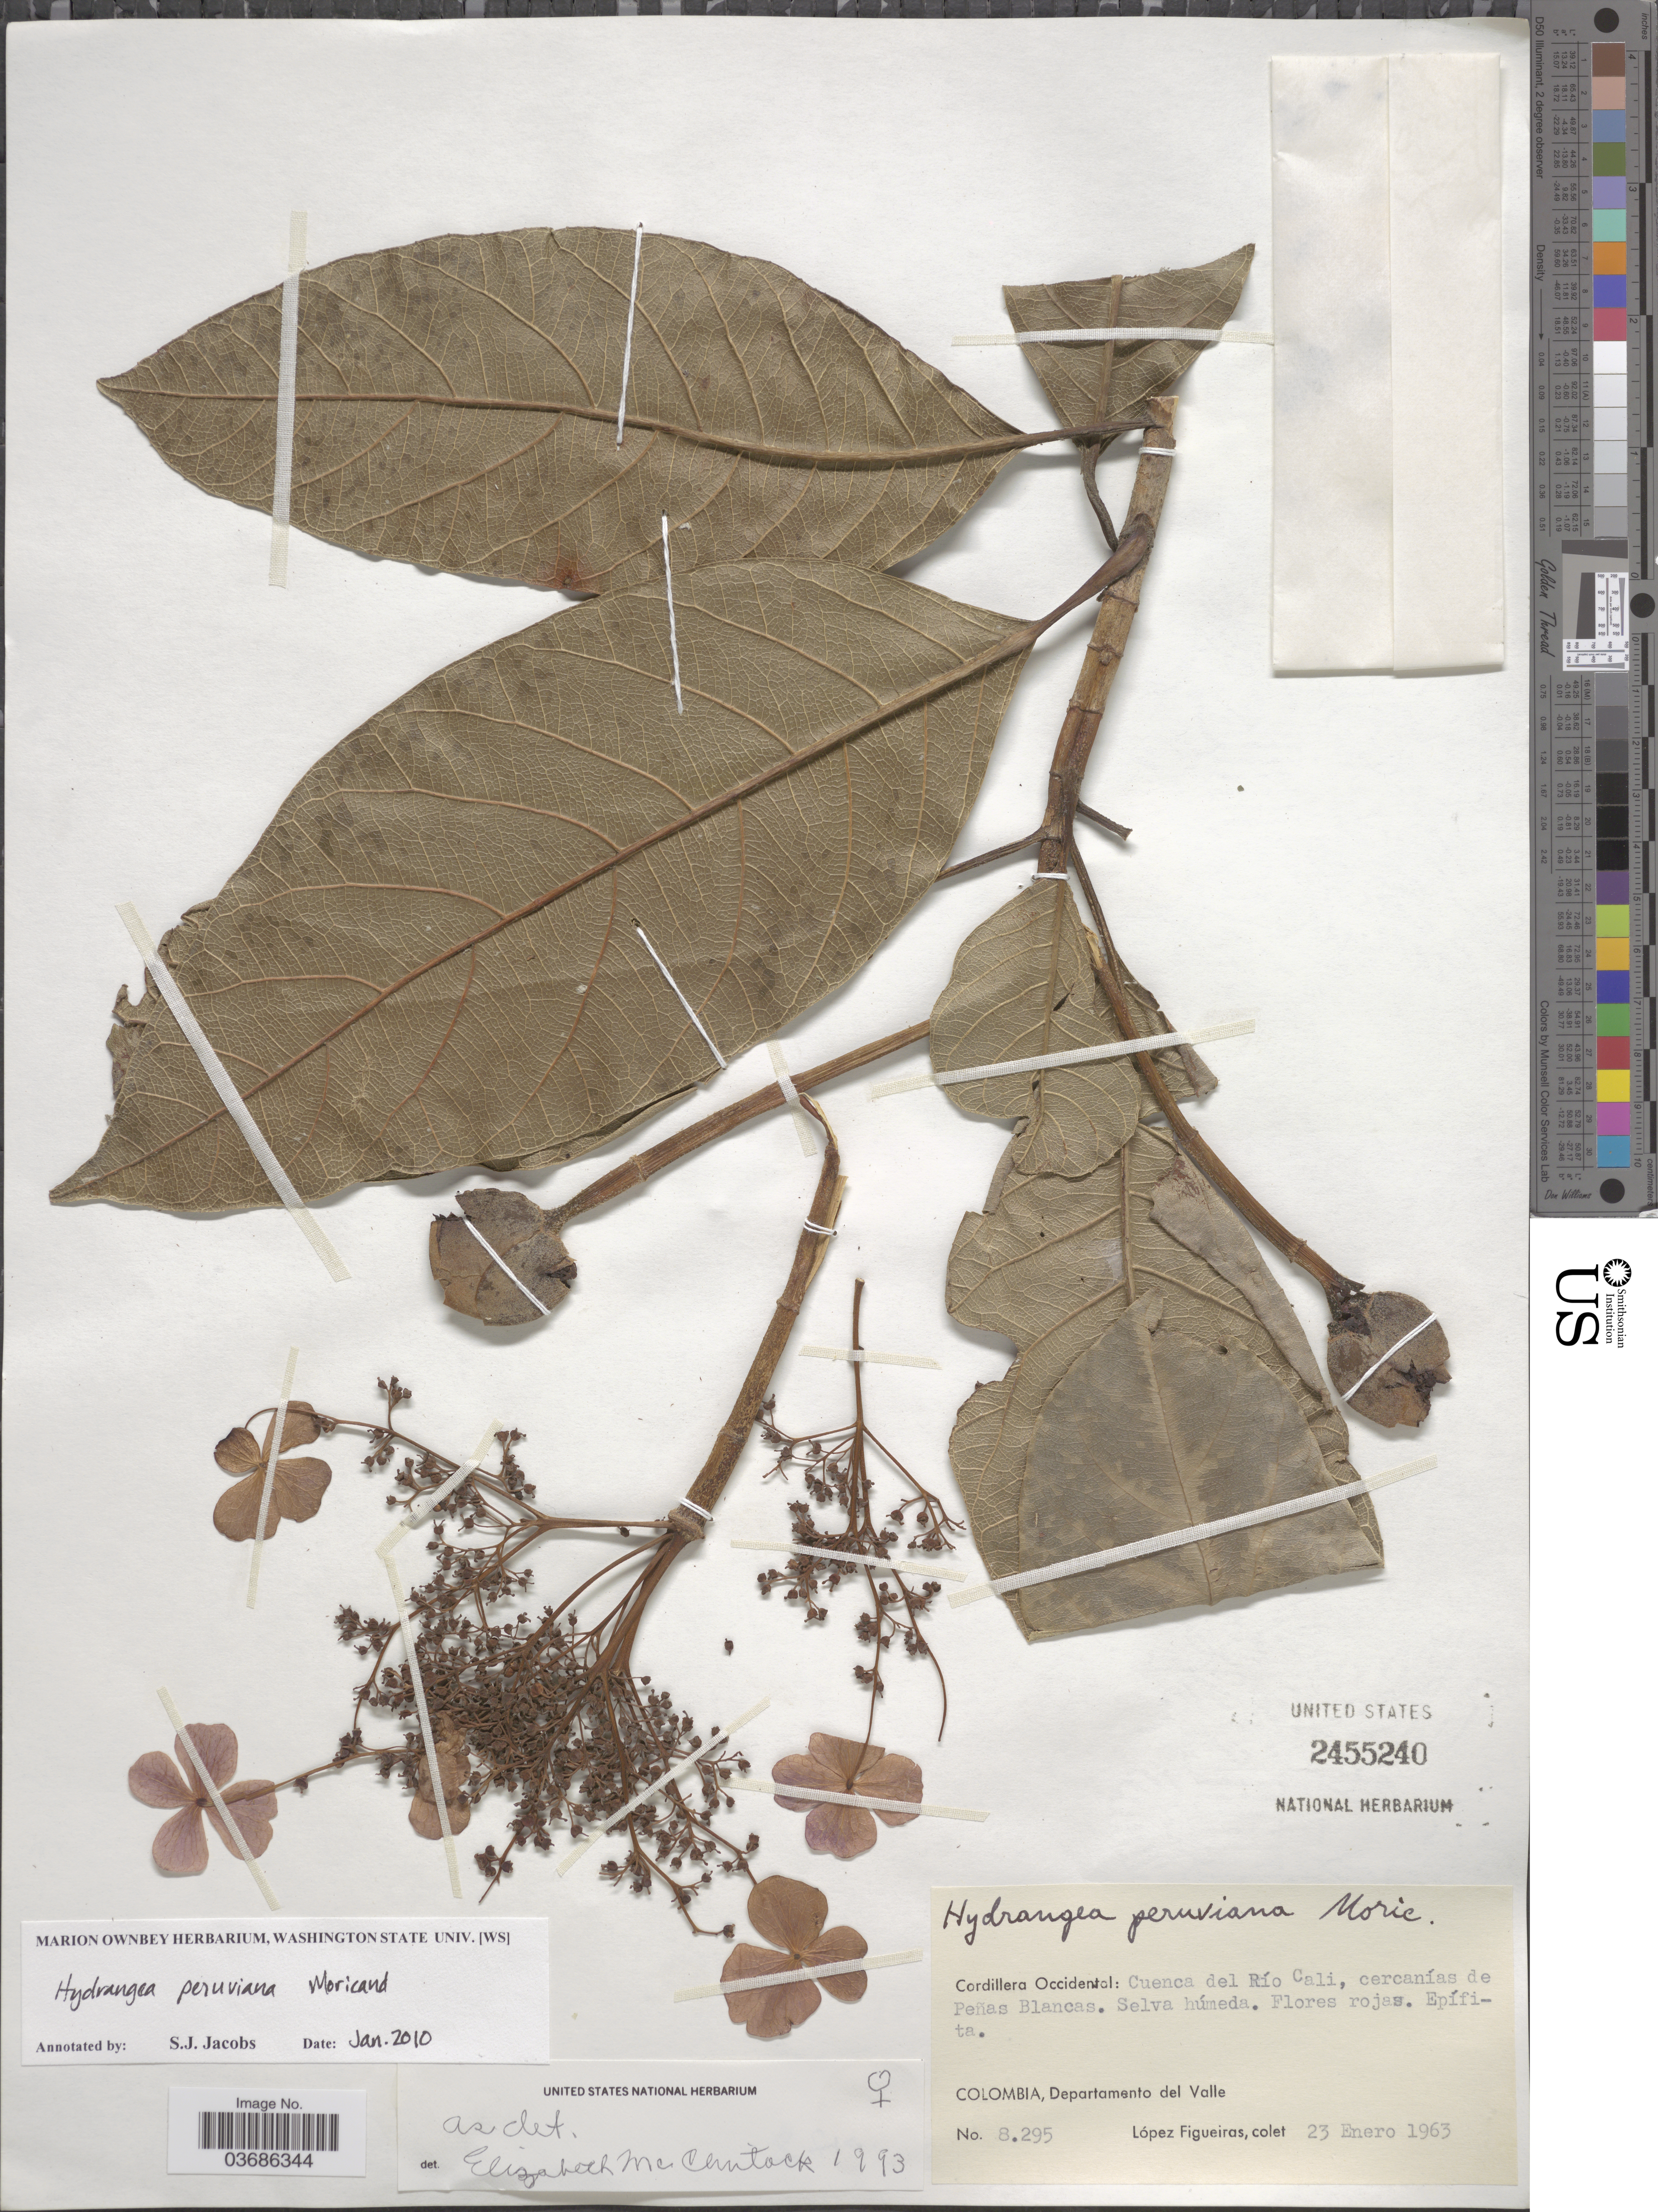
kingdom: Plantae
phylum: Tracheophyta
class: Magnoliopsida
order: Cornales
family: Hydrangeaceae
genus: Hydrangea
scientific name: Hydrangea peruviana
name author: Moric.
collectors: M. López Figueiras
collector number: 8295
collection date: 1963-01-23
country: Colombia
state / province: Valle del Cauca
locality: Cordillera Occidental: Cuenca del Río Cali, cercanías de Peñas Blancas. Departamento del Valle.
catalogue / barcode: US 2455240